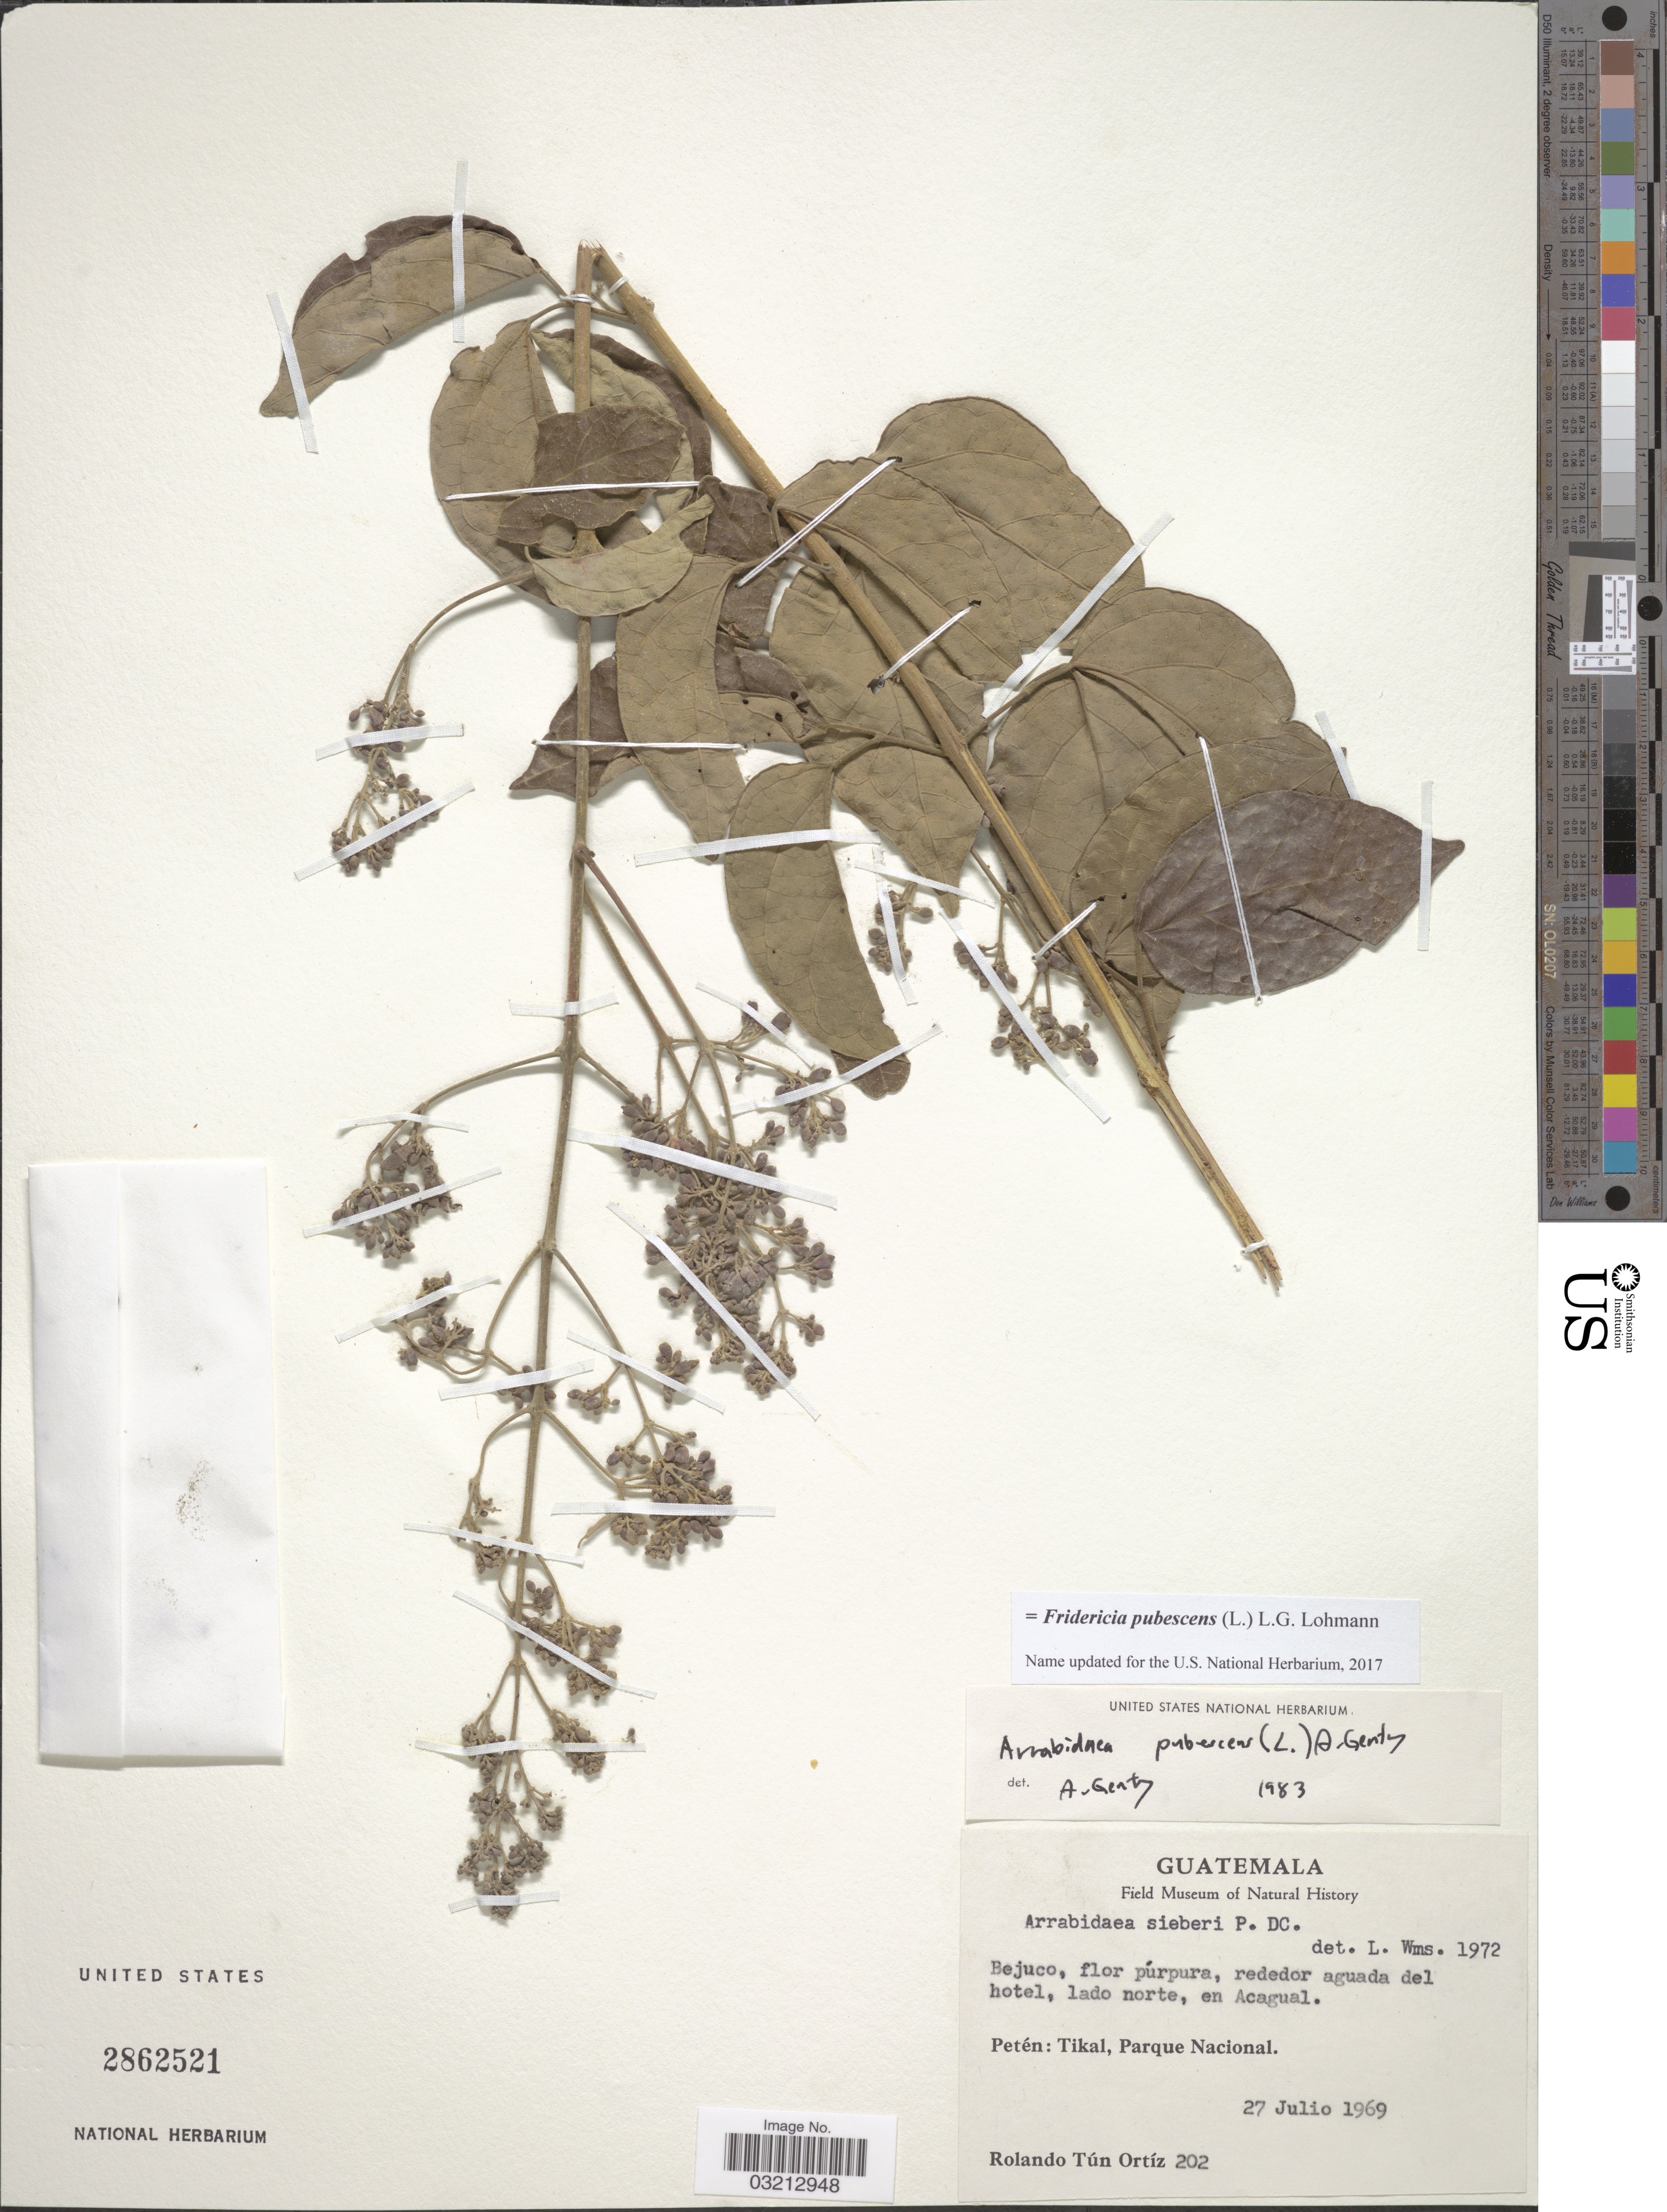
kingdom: Plantae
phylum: Tracheophyta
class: Magnoliopsida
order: Lamiales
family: Bignoniaceae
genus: Fridericia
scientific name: Fridericia pubescens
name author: (L.) L.G. Lohmann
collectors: R. Ortiz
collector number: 202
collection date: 1969-07-27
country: Guatemala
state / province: El Petén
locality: Rededor aguada del hotel, lado norte, en Acagual. Petén: Tikal, Parque Nacional.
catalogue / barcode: US 2862521